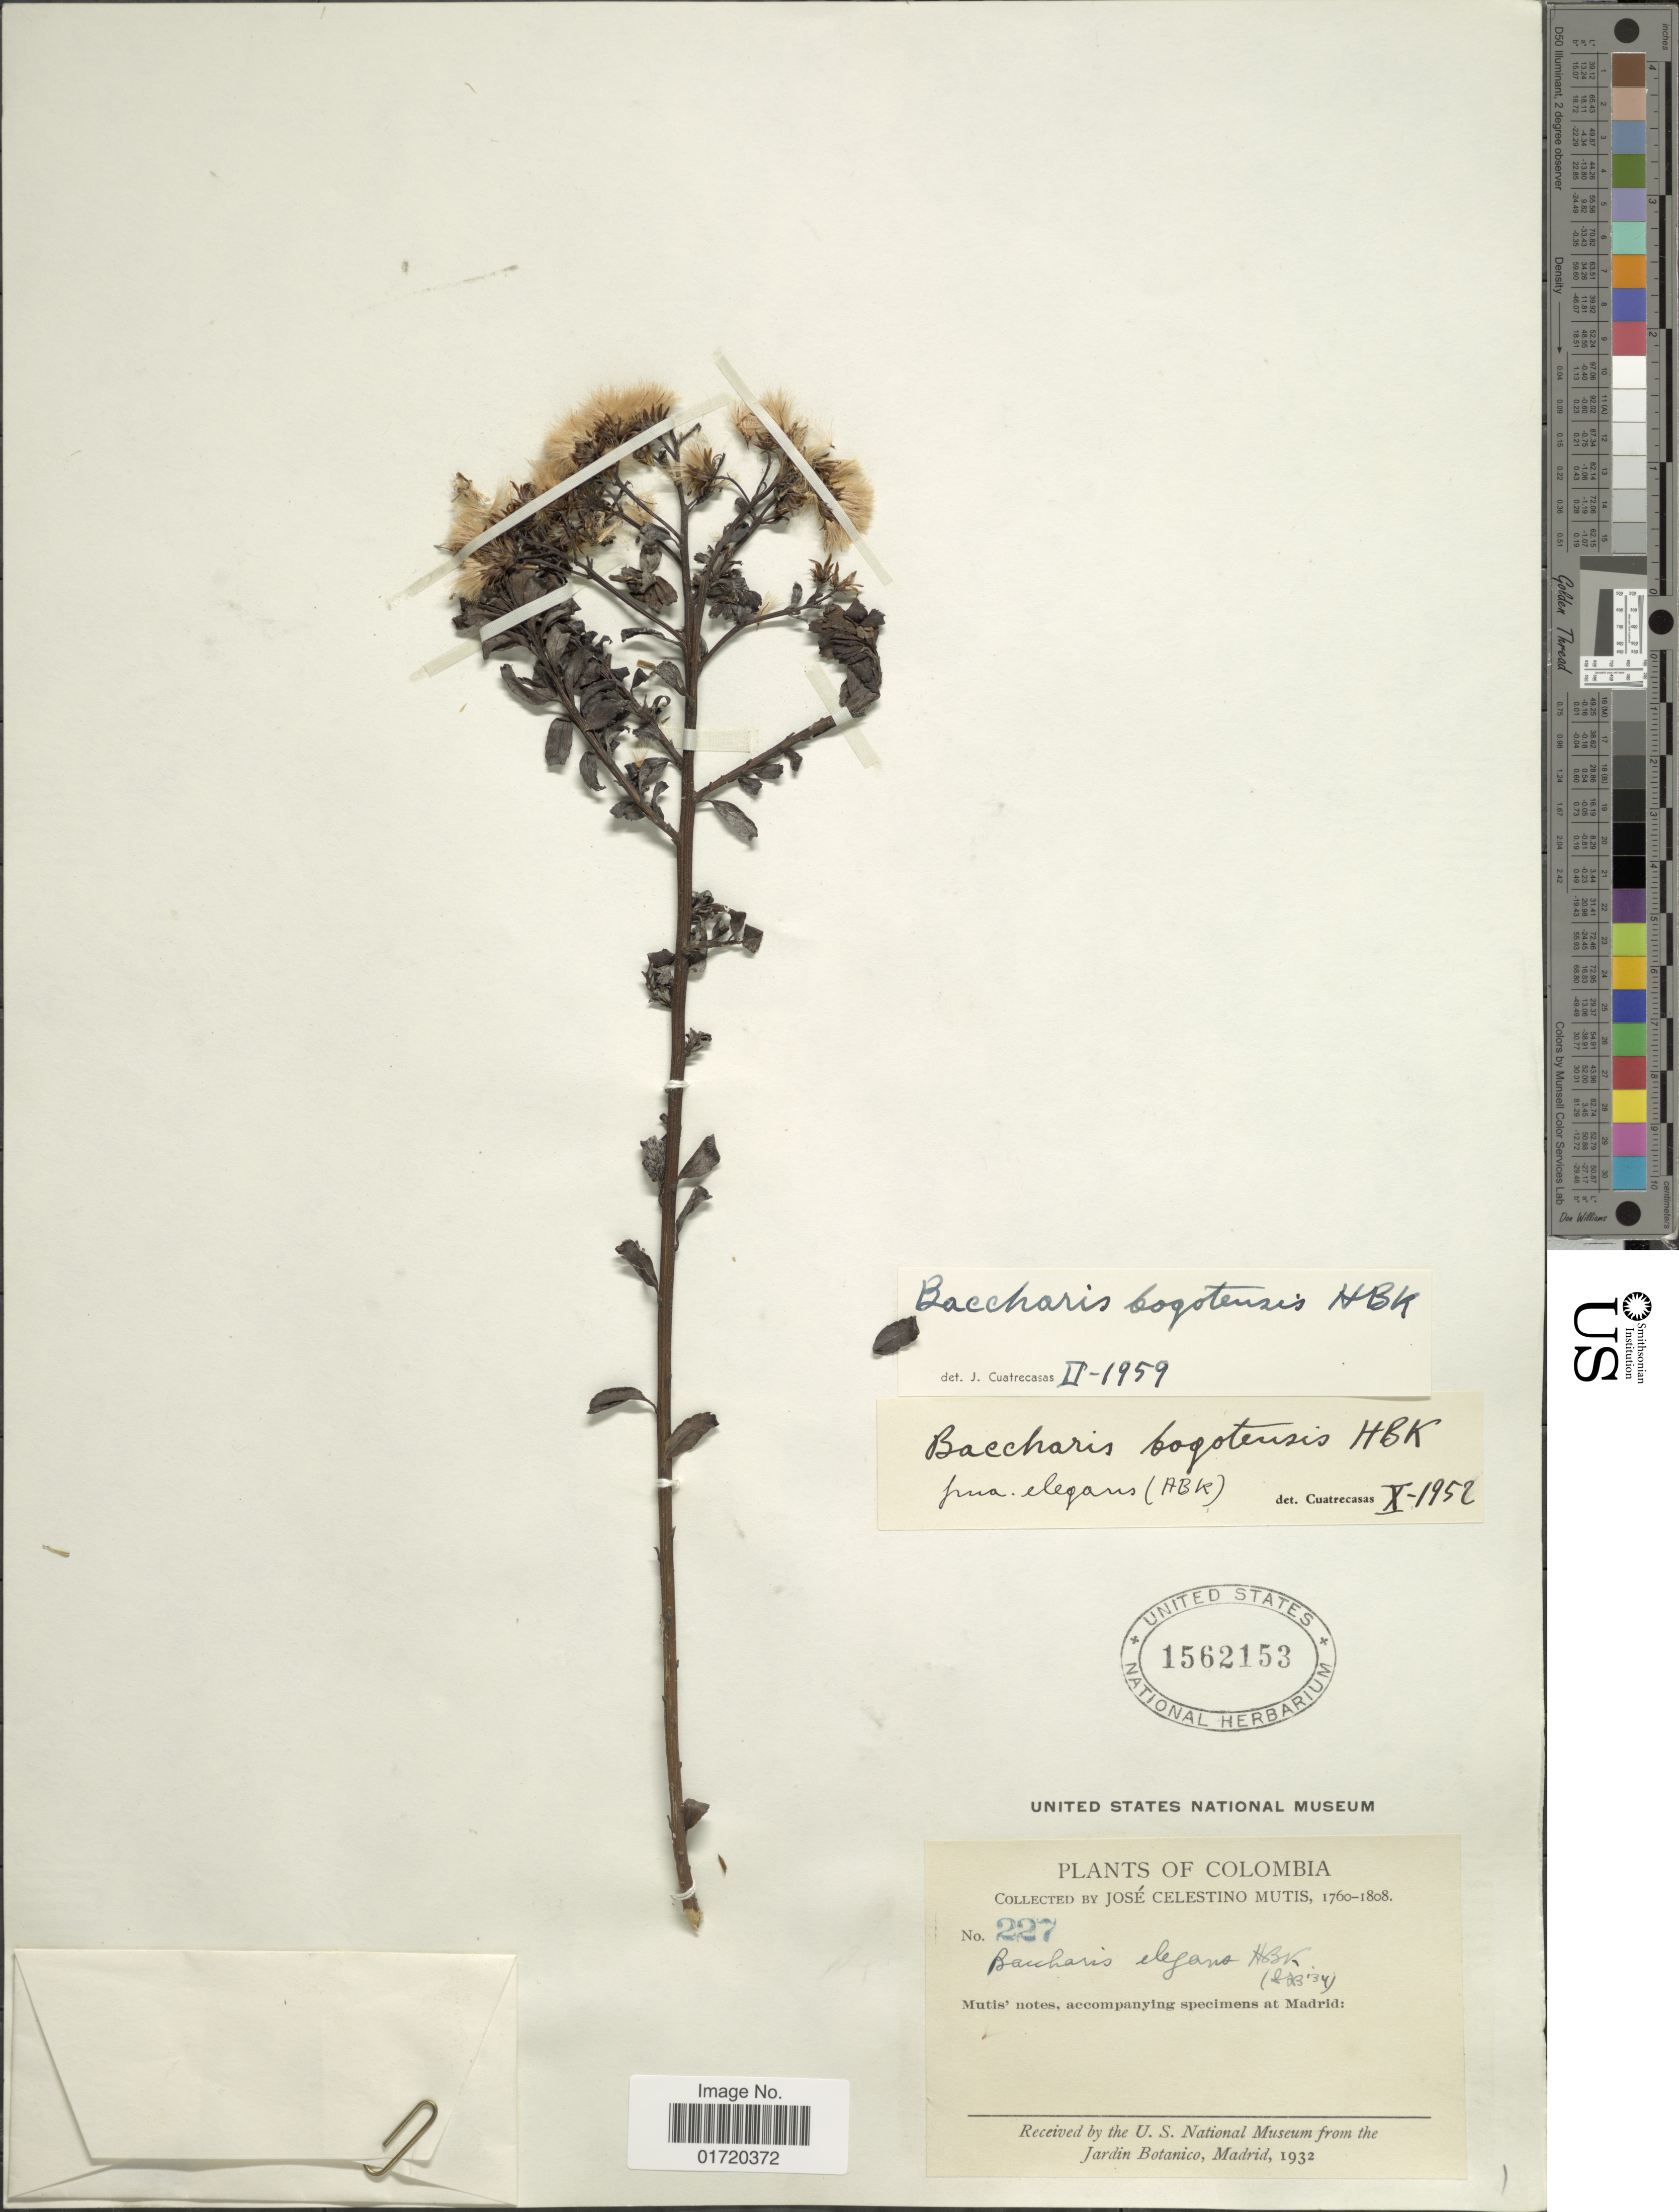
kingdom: Plantae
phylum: Tracheophyta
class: Magnoliopsida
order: Asterales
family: Asteraceae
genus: Baccharis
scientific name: Baccharis bogotensis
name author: Kunth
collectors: J. C. B. Mutis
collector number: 227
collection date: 1760/1808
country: Colombia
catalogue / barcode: US 1562153